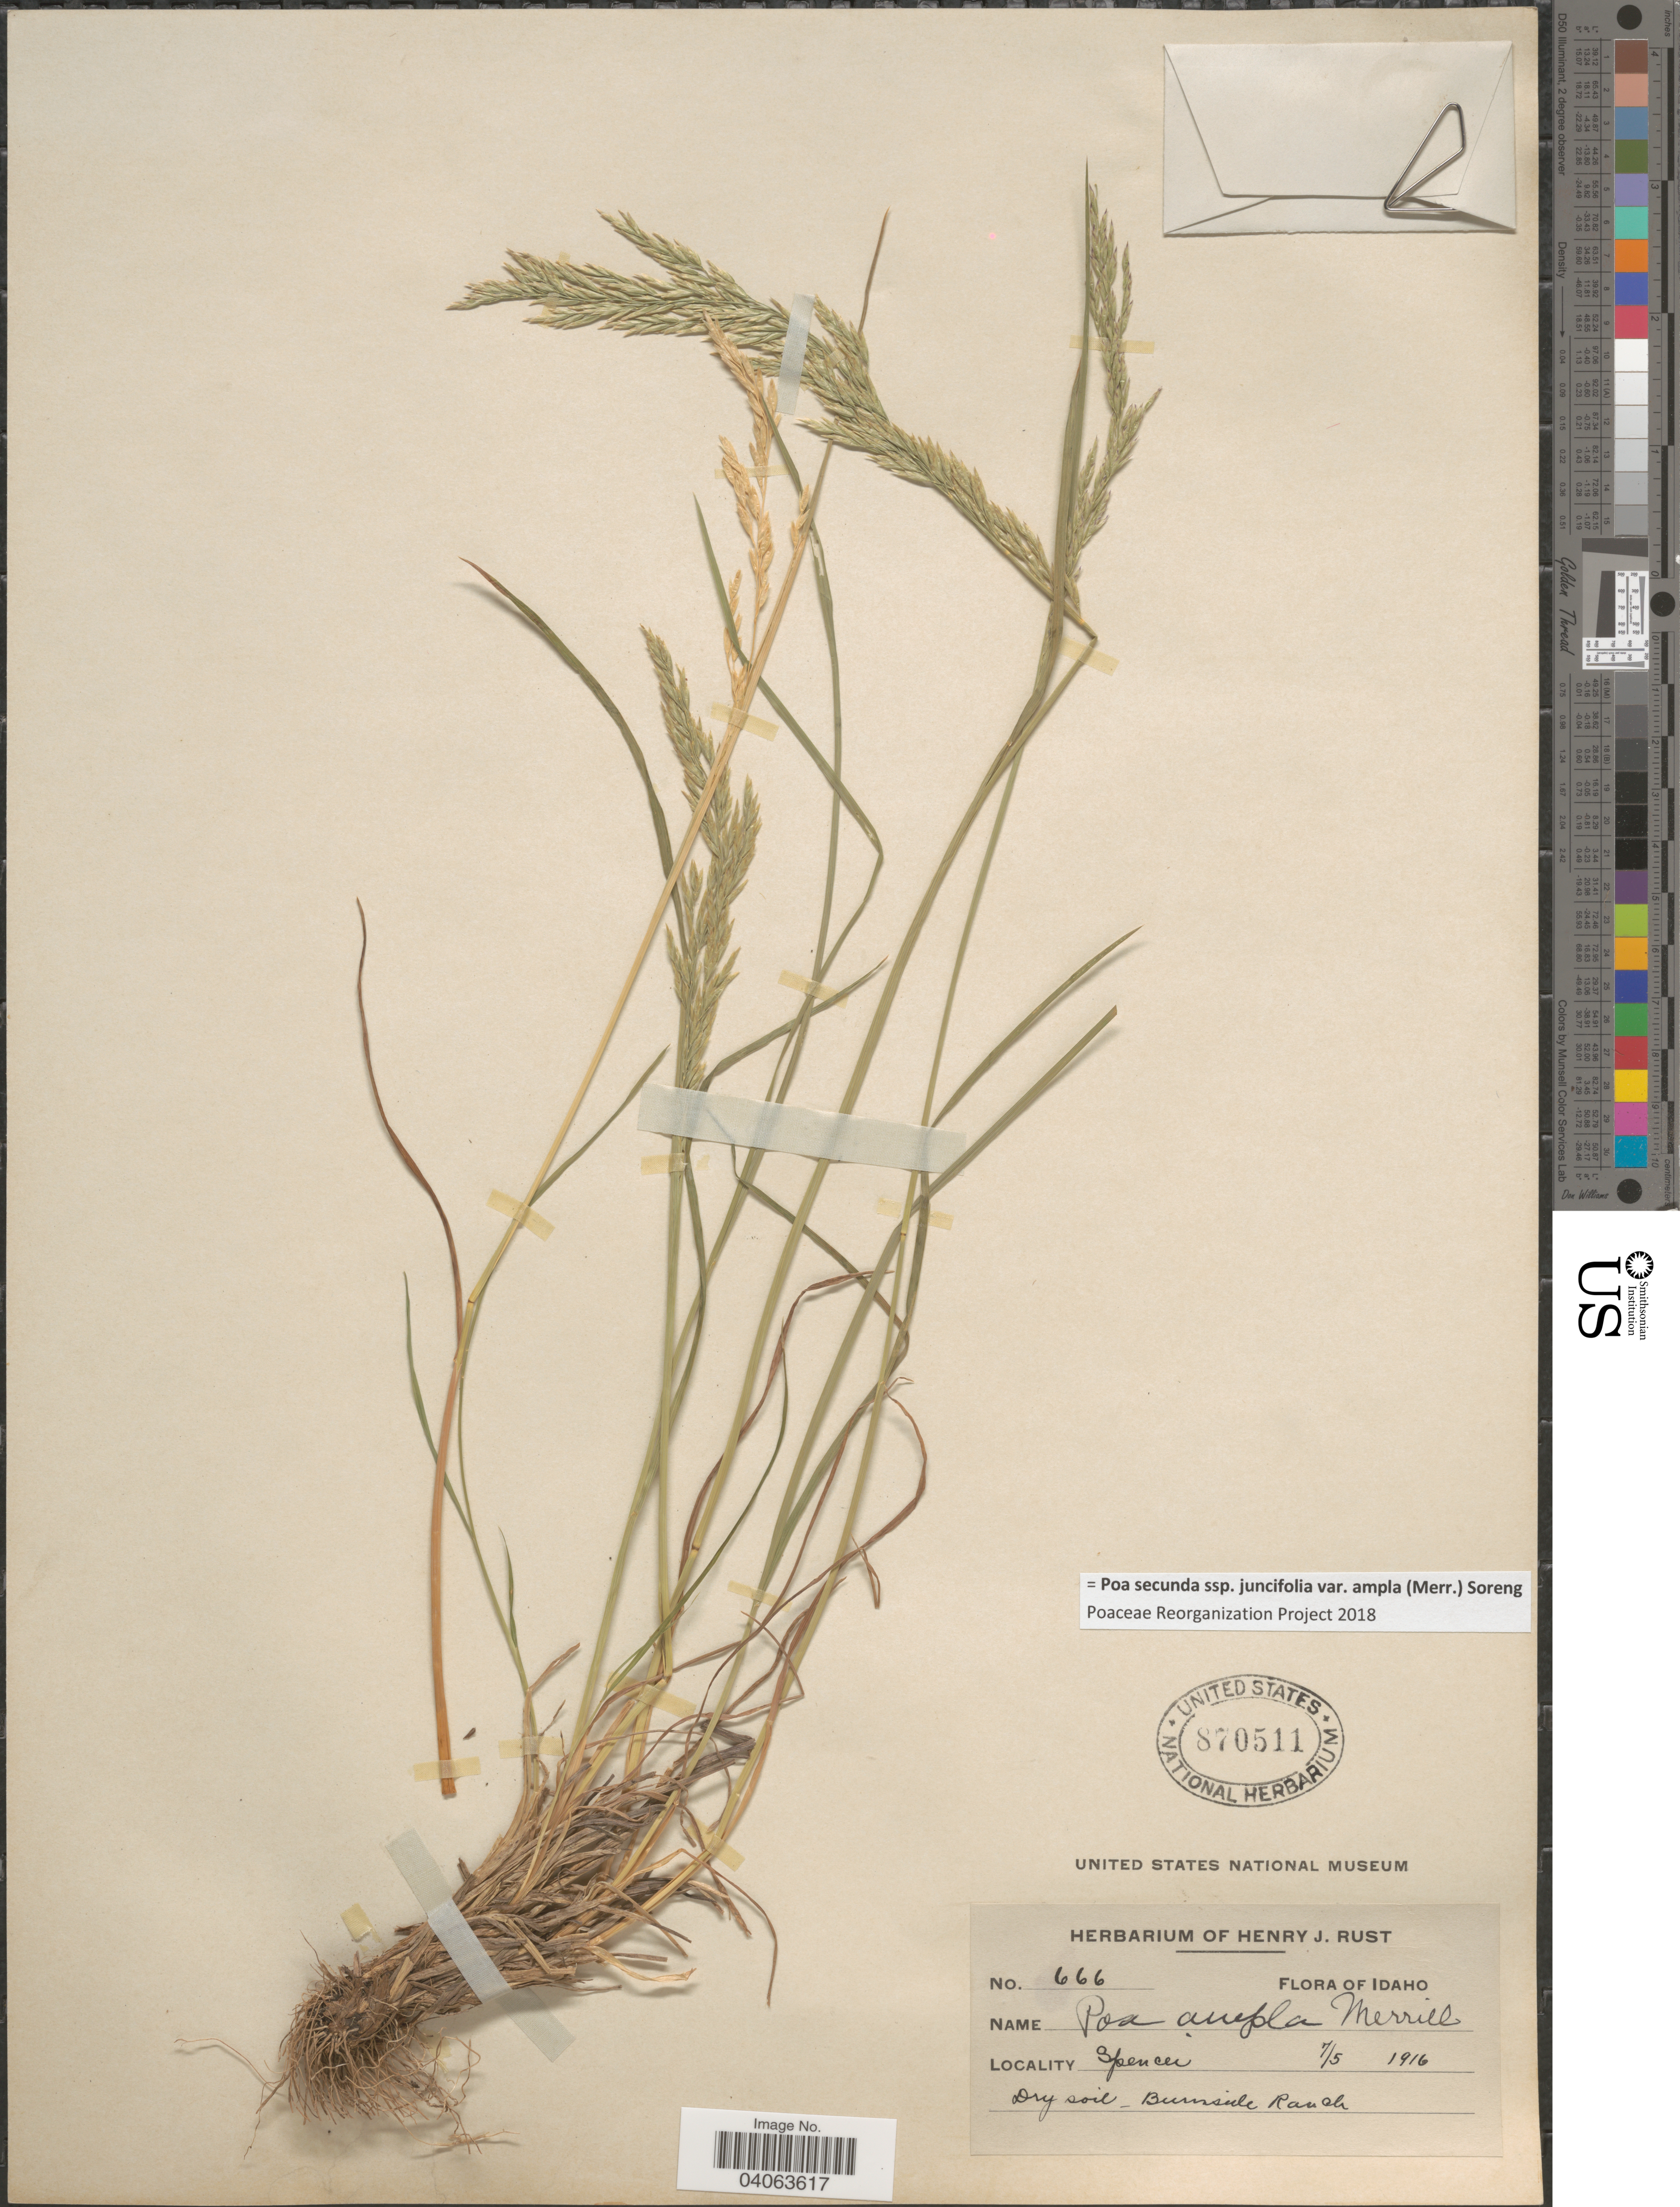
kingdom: Plantae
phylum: Tracheophyta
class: Liliopsida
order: Poales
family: Poaceae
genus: Poa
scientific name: Poa secunda subsp. juncifolia var. ampla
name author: (Merr.) Soreng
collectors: ex herb. Henry J. Rust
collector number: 666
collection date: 1916-07-05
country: United States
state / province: Idaho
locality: Spencer.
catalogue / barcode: US 870511